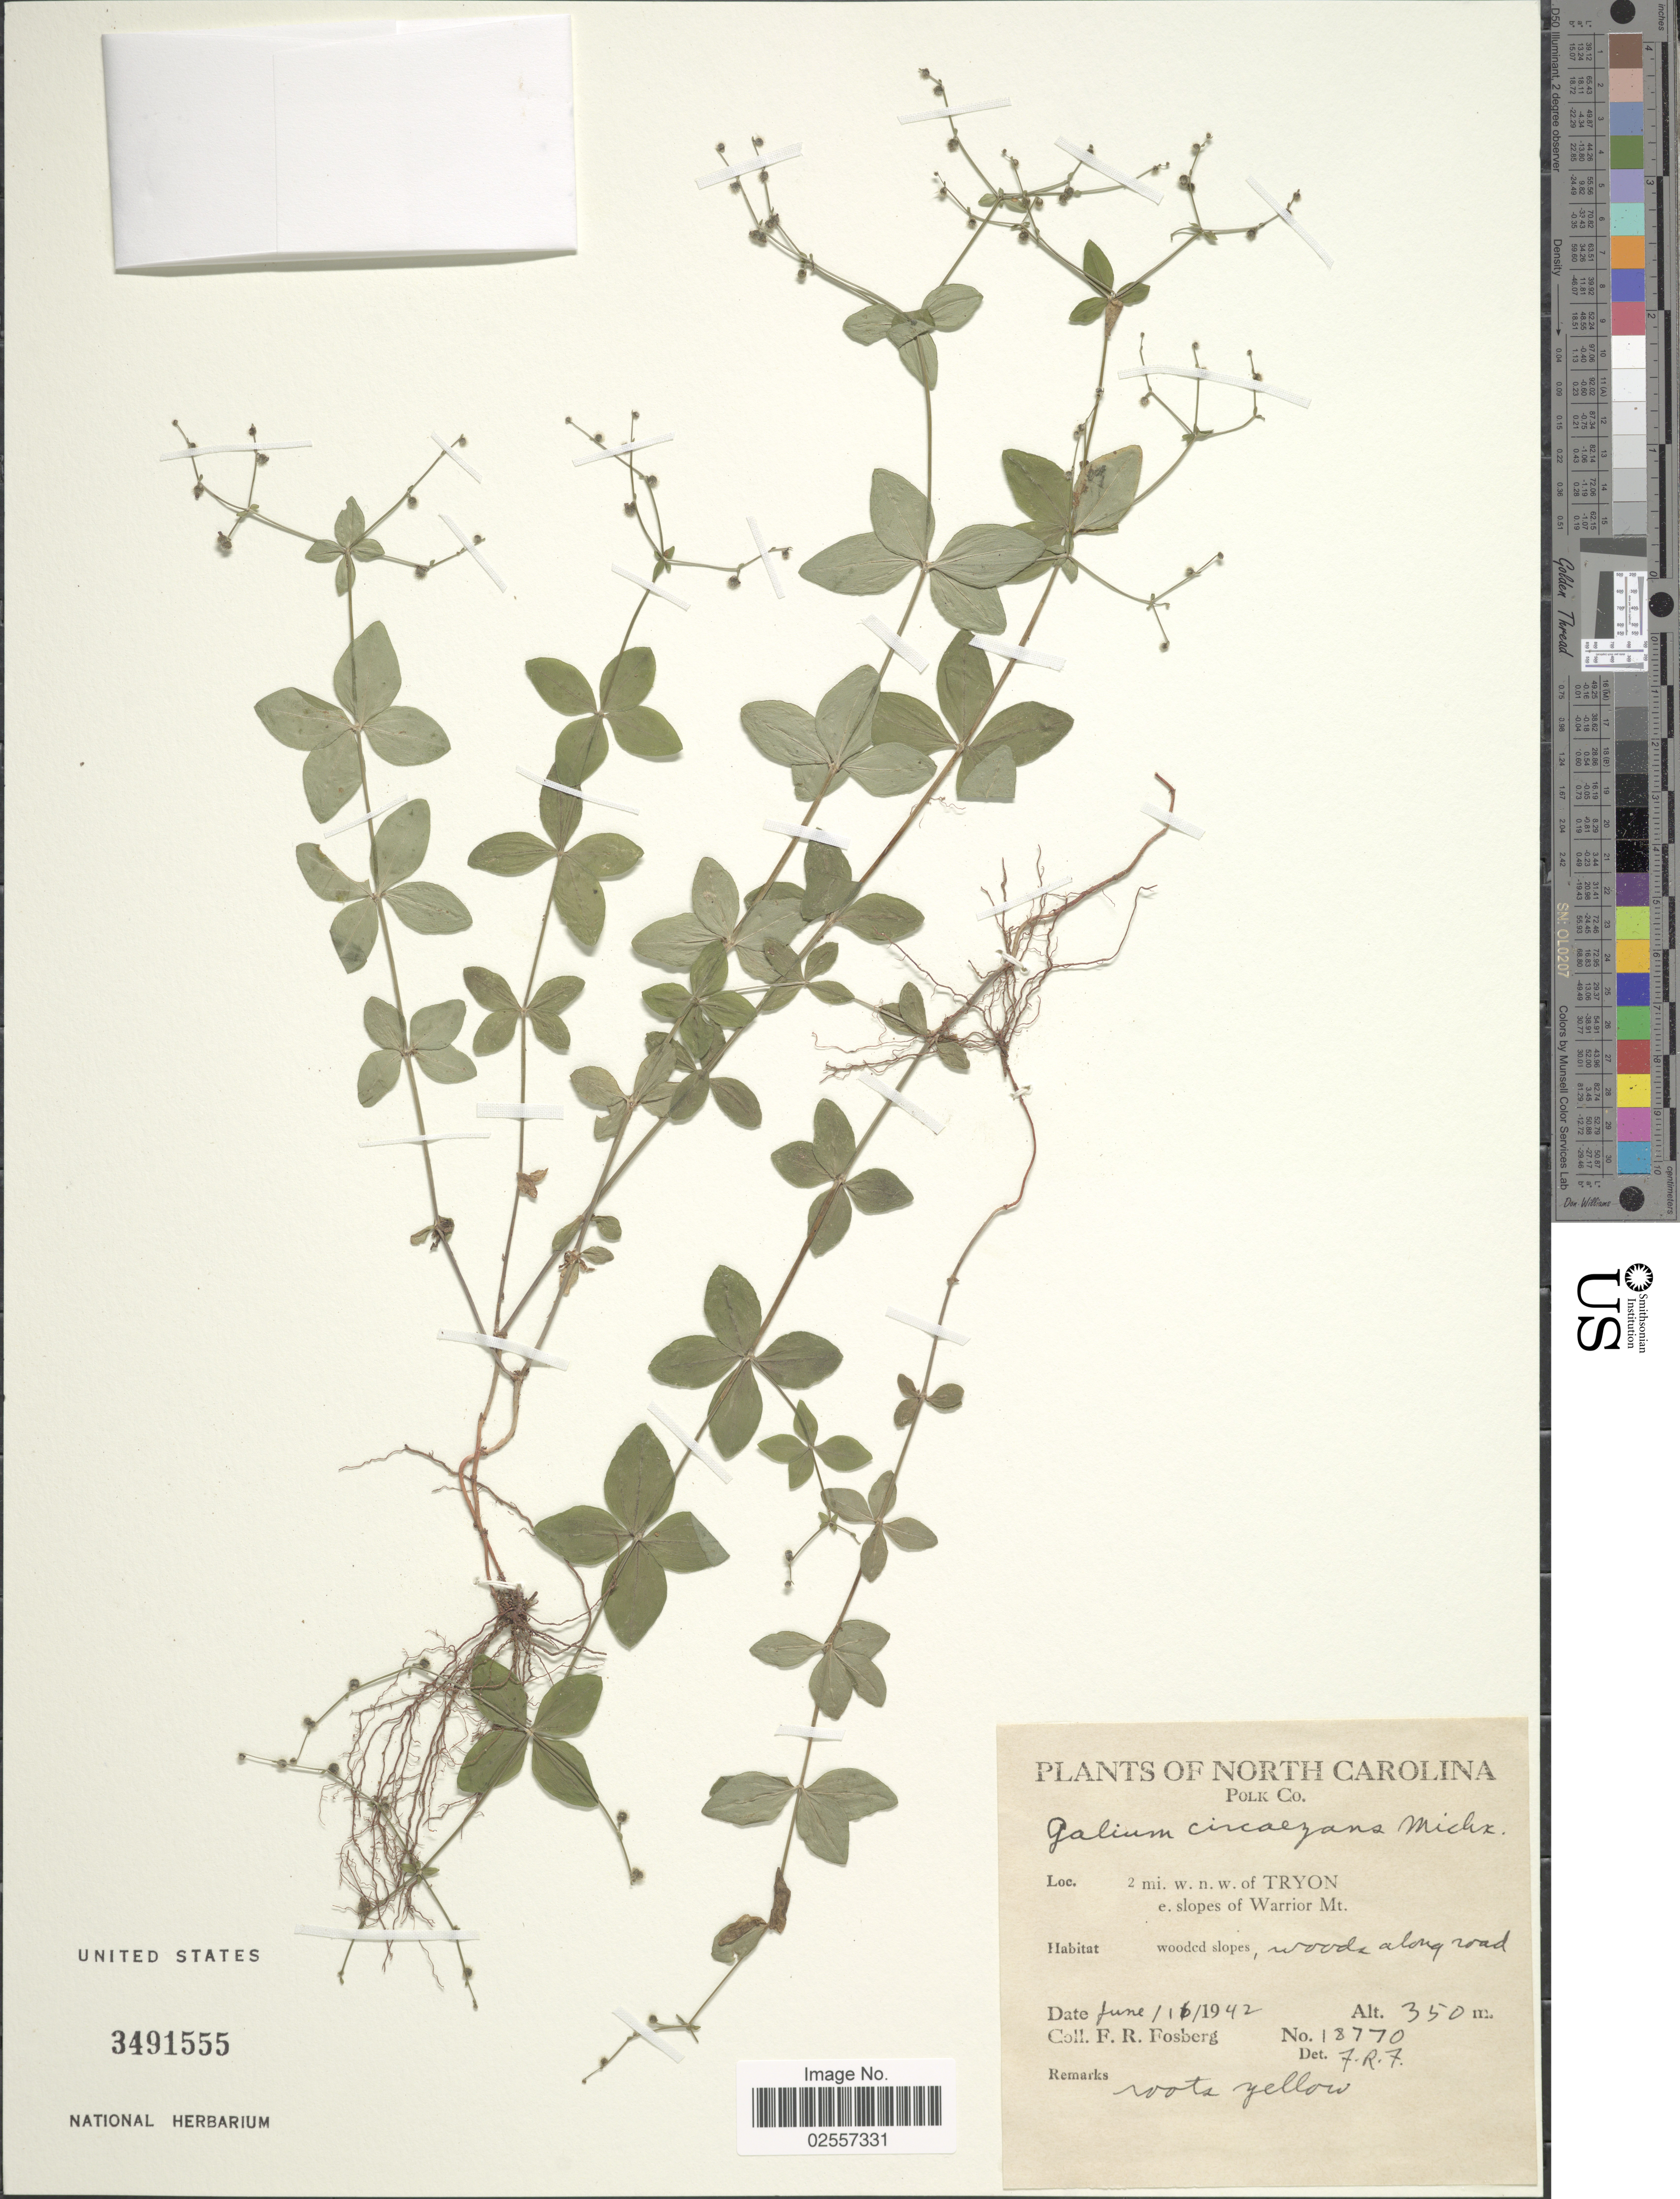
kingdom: Plantae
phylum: Tracheophyta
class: Magnoliopsida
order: Gentianales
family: Rubiaceae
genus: Galium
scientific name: Galium circaezans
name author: Michx.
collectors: F. R. Fosberg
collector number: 18770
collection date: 1942-06-11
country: United States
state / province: North Carolina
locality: Polk Co. 2 mi. w. n. w. of Tryon. e. slopes of Warrior Mt.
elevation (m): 350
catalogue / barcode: US 3491555